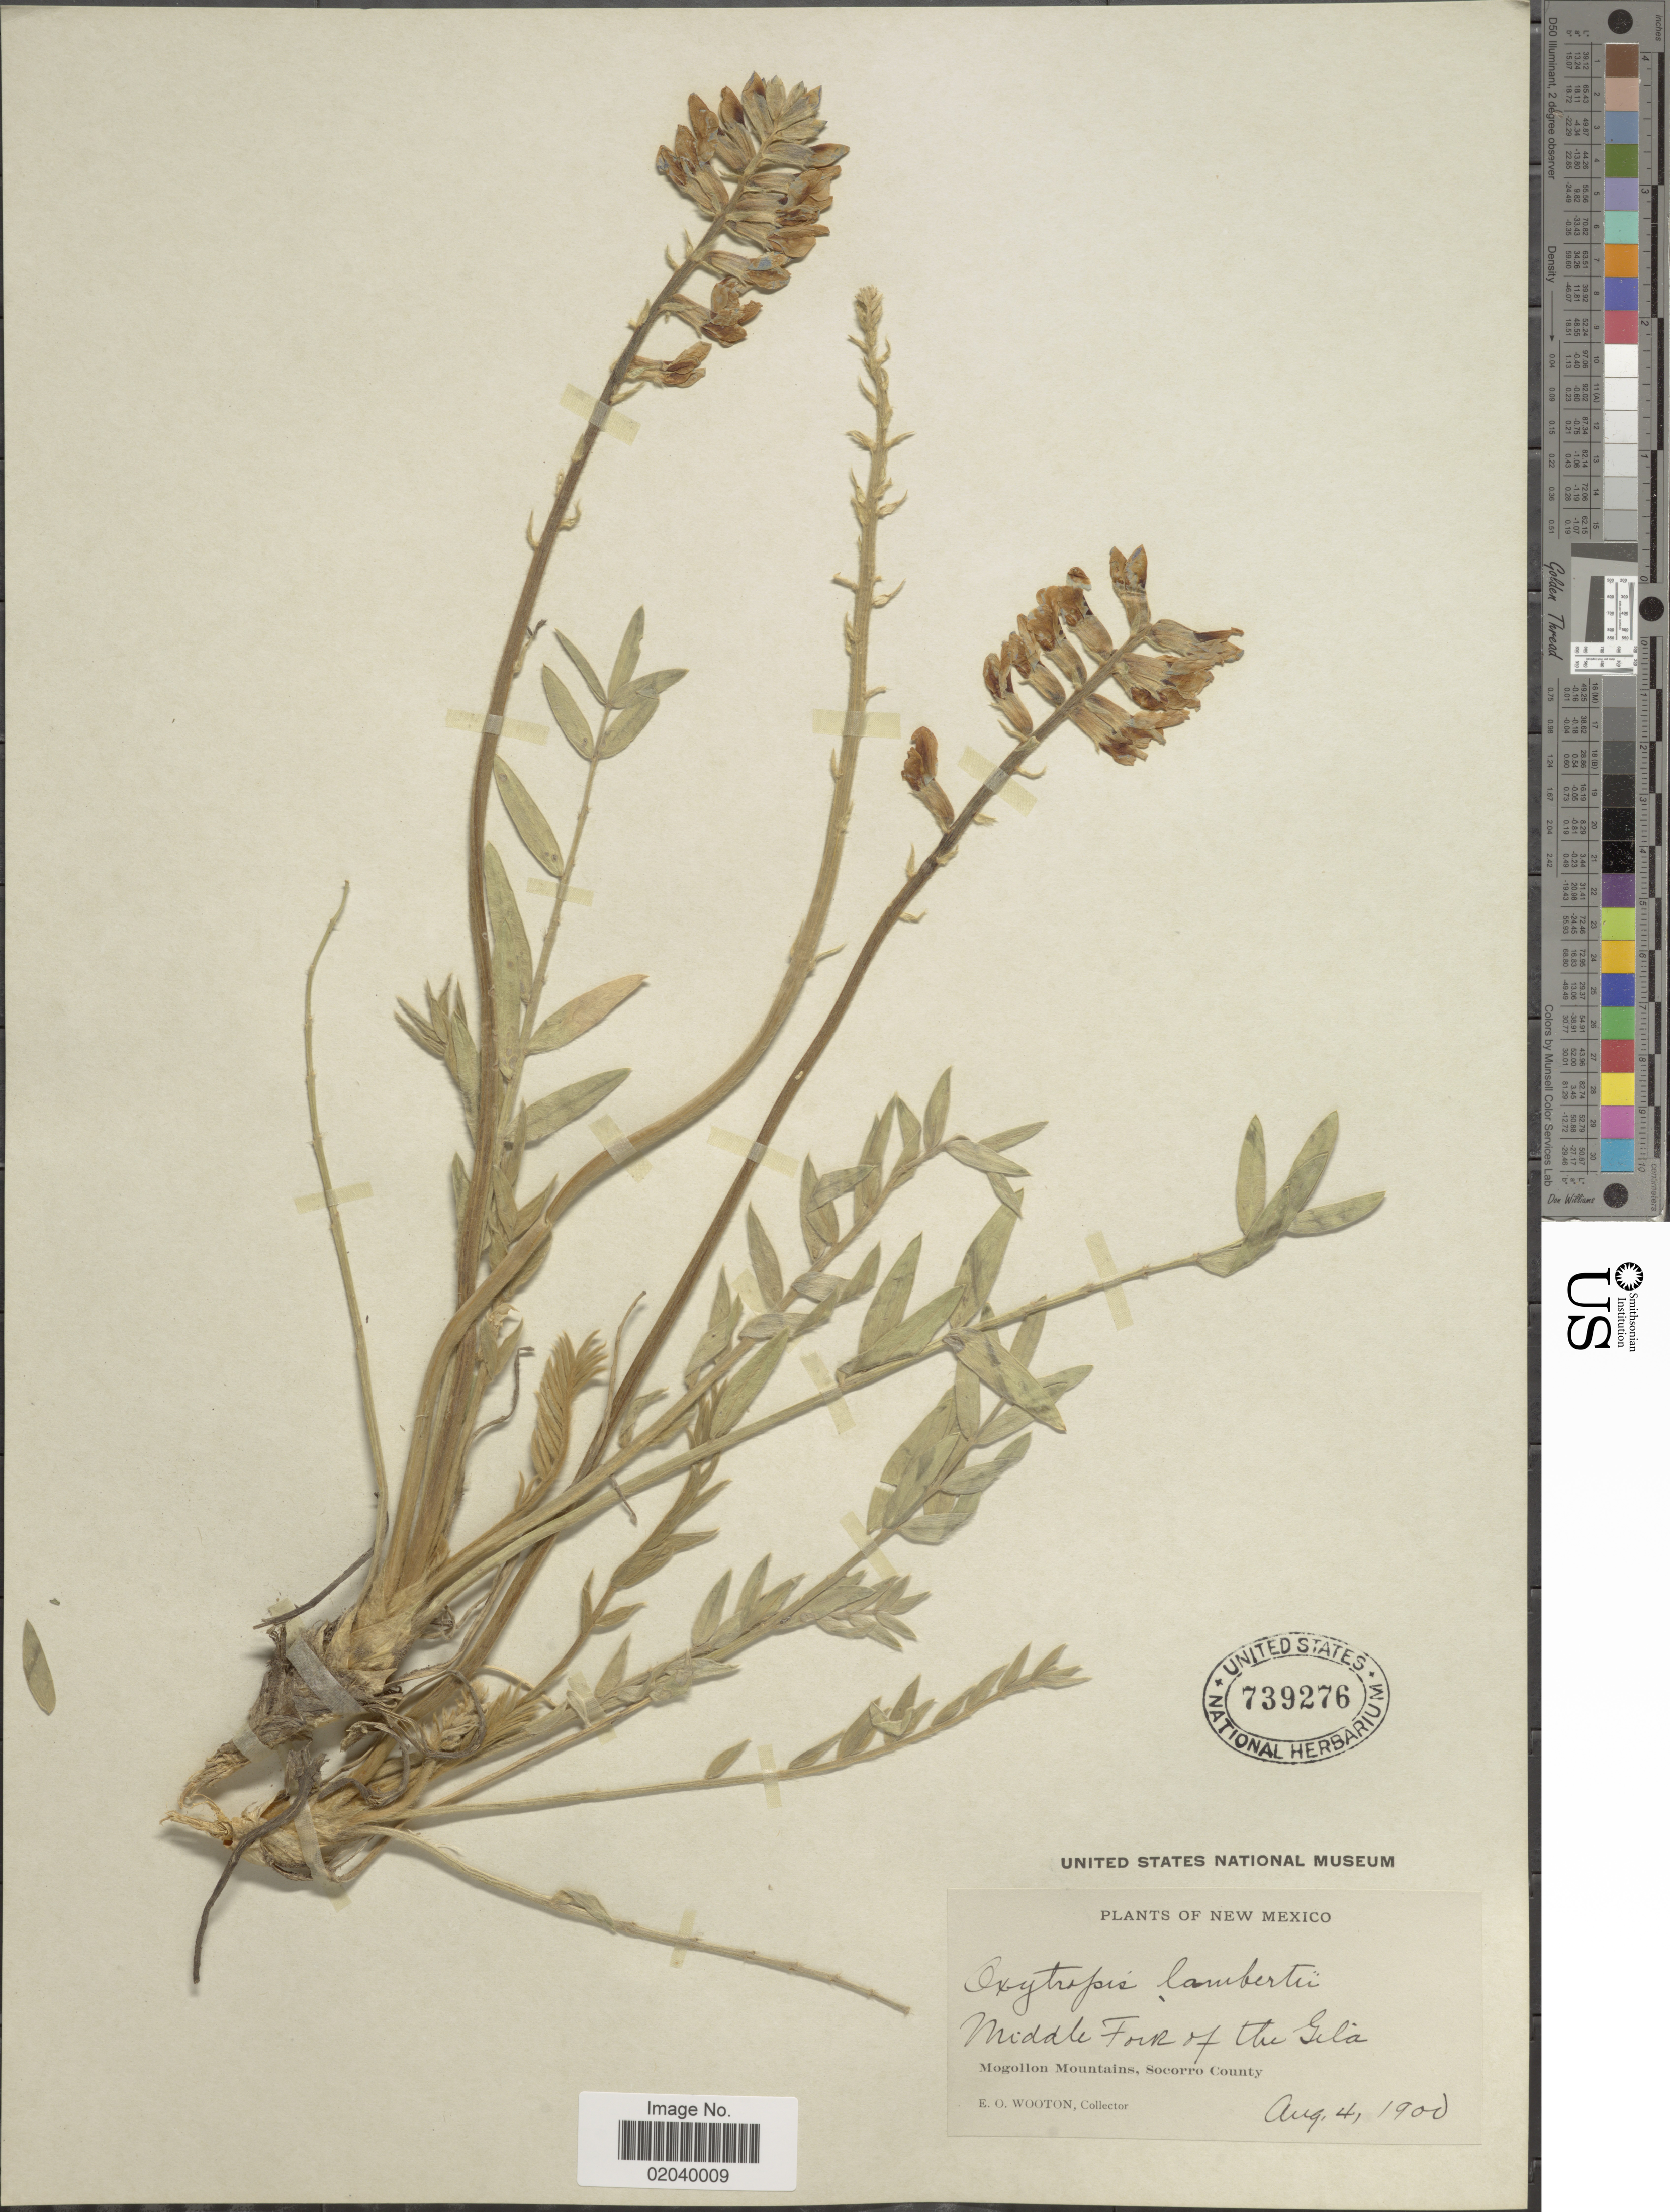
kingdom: Plantae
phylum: Tracheophyta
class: Magnoliopsida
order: Fabales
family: Fabaceae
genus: Oxytropis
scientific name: Oxytropis lambertii var. bigelovii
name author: A. Gray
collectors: E. O. Wooton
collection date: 1900-08-04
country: United States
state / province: New Mexico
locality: Middle Fork of the Gila, Mogollon Mountains, Socorro County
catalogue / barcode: US 739276